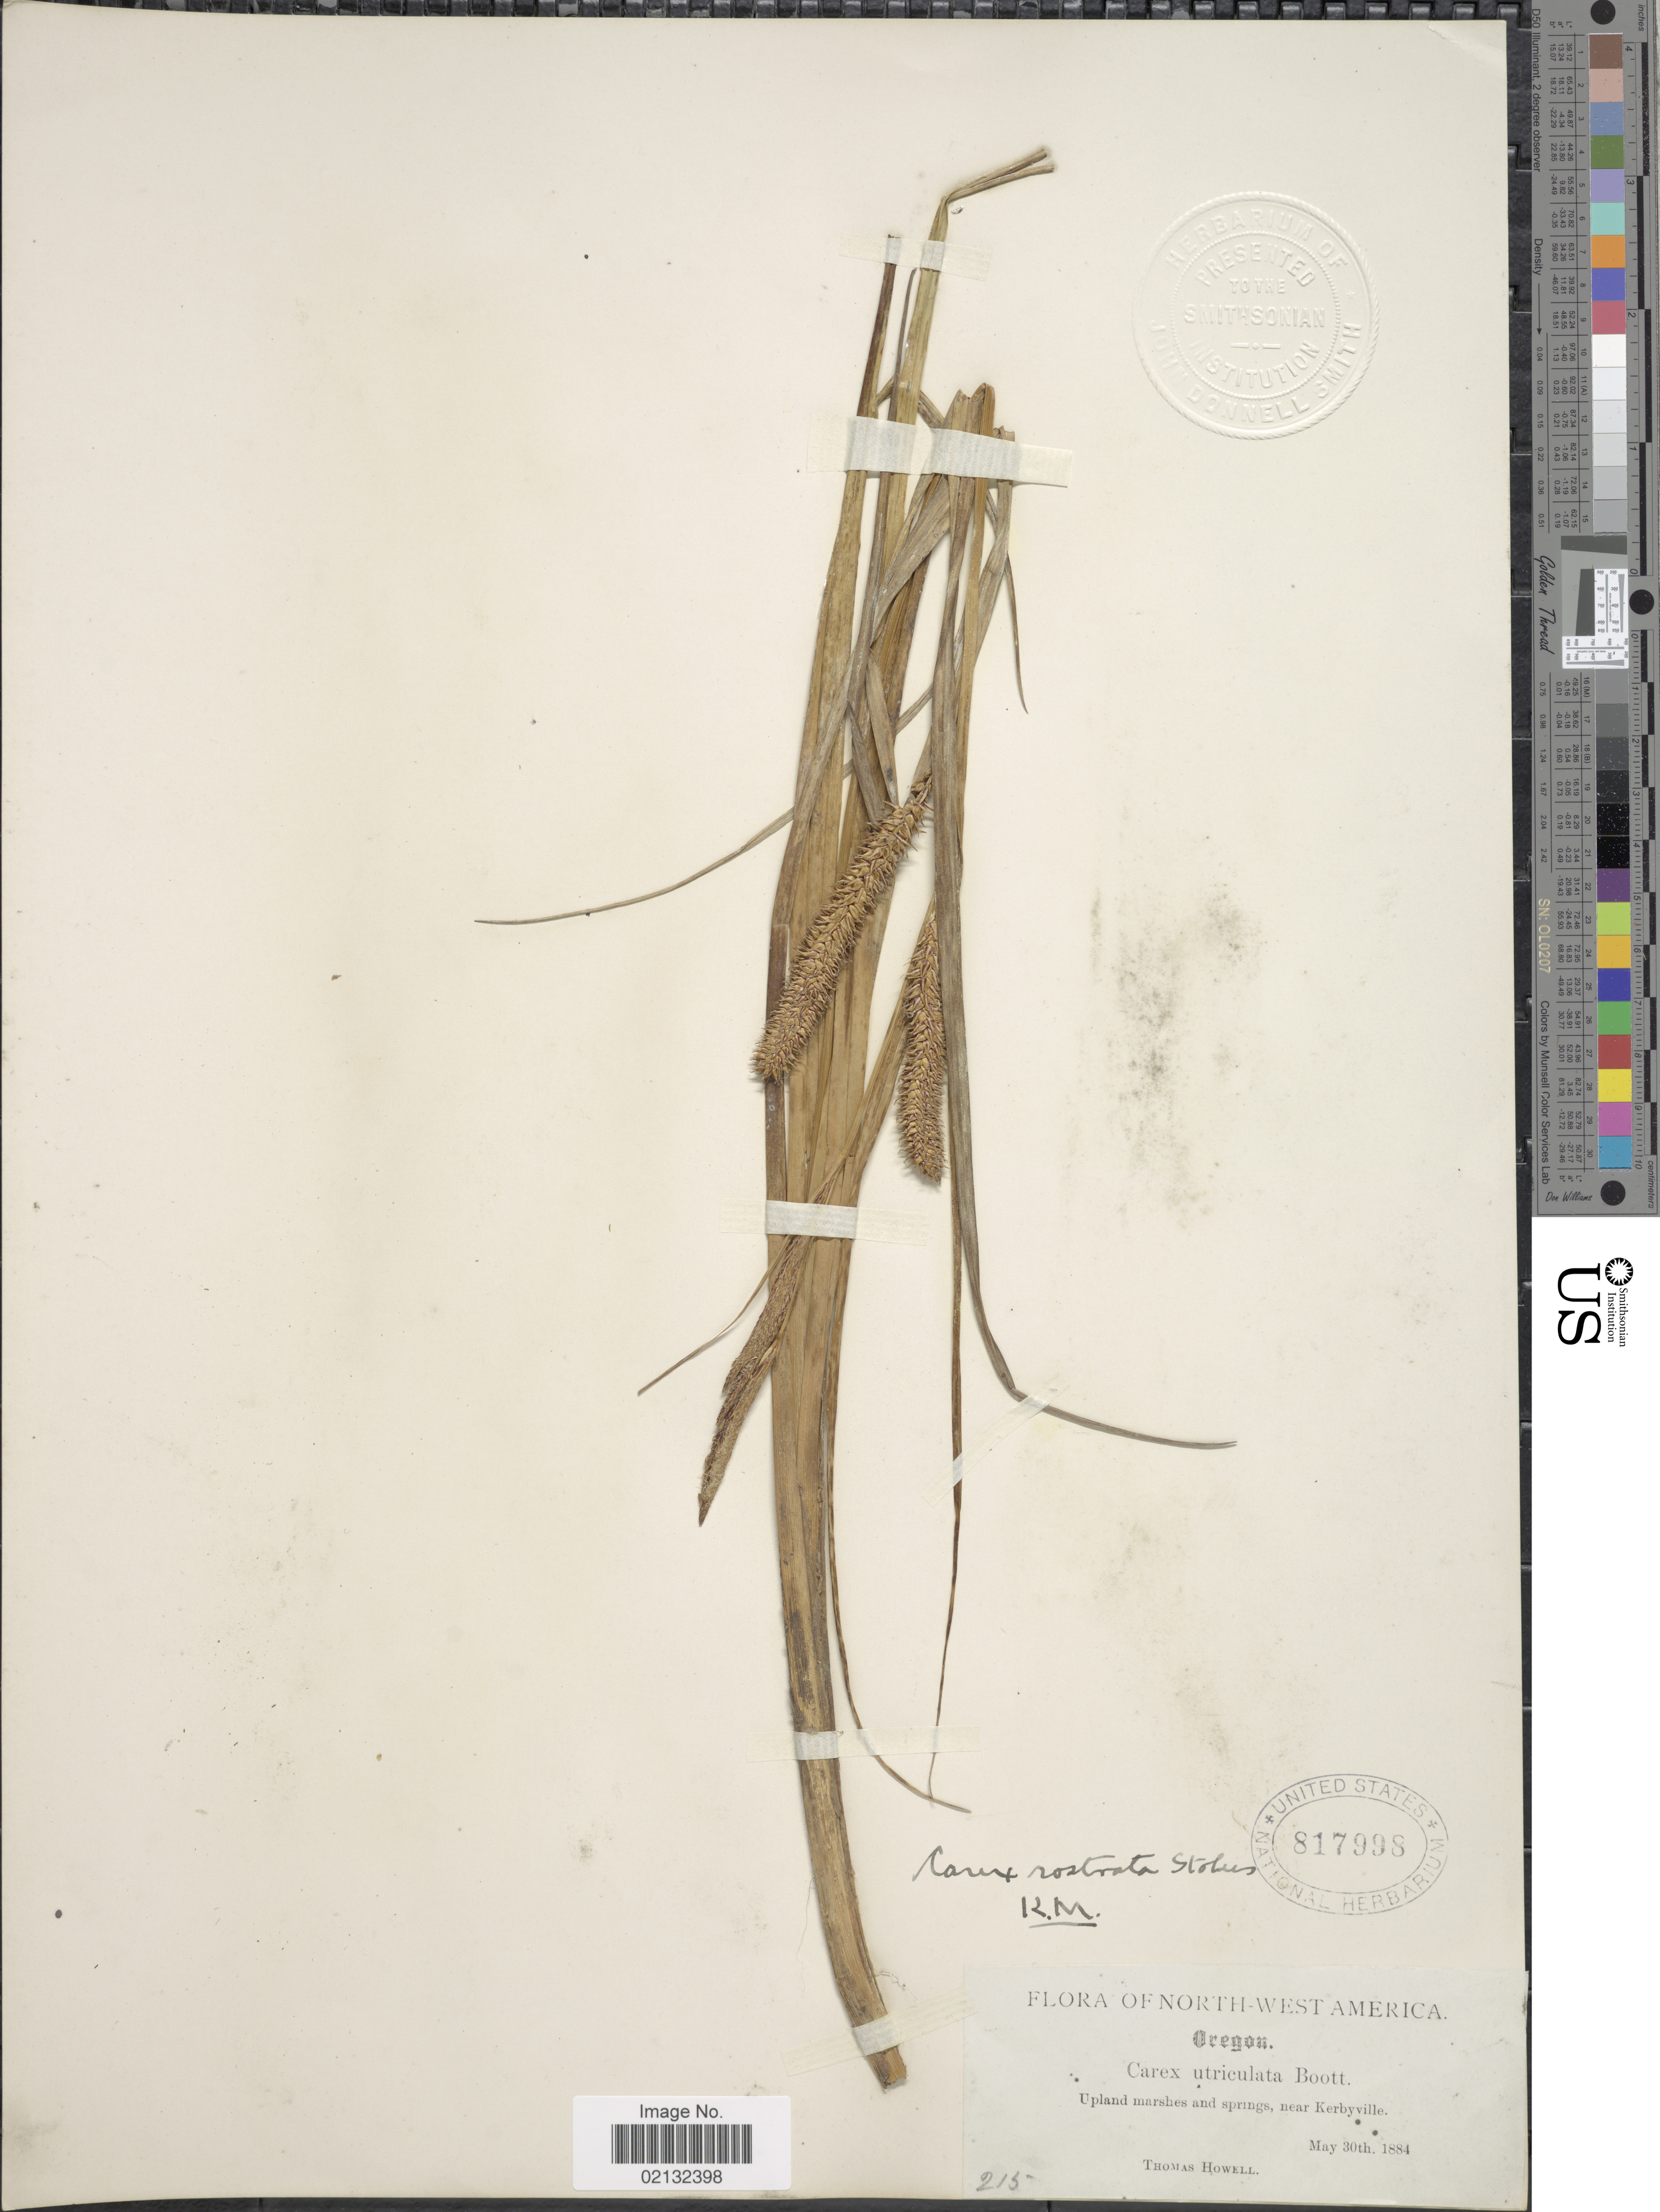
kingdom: Plantae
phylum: Tracheophyta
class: Liliopsida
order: Poales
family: Cyperaceae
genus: Carex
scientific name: Carex rostrata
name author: Stokes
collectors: T. Howell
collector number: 215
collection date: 1884-05-30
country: United States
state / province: Oregon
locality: North-west America, upland marshes and springs, near Kerbyville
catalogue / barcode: US 817998